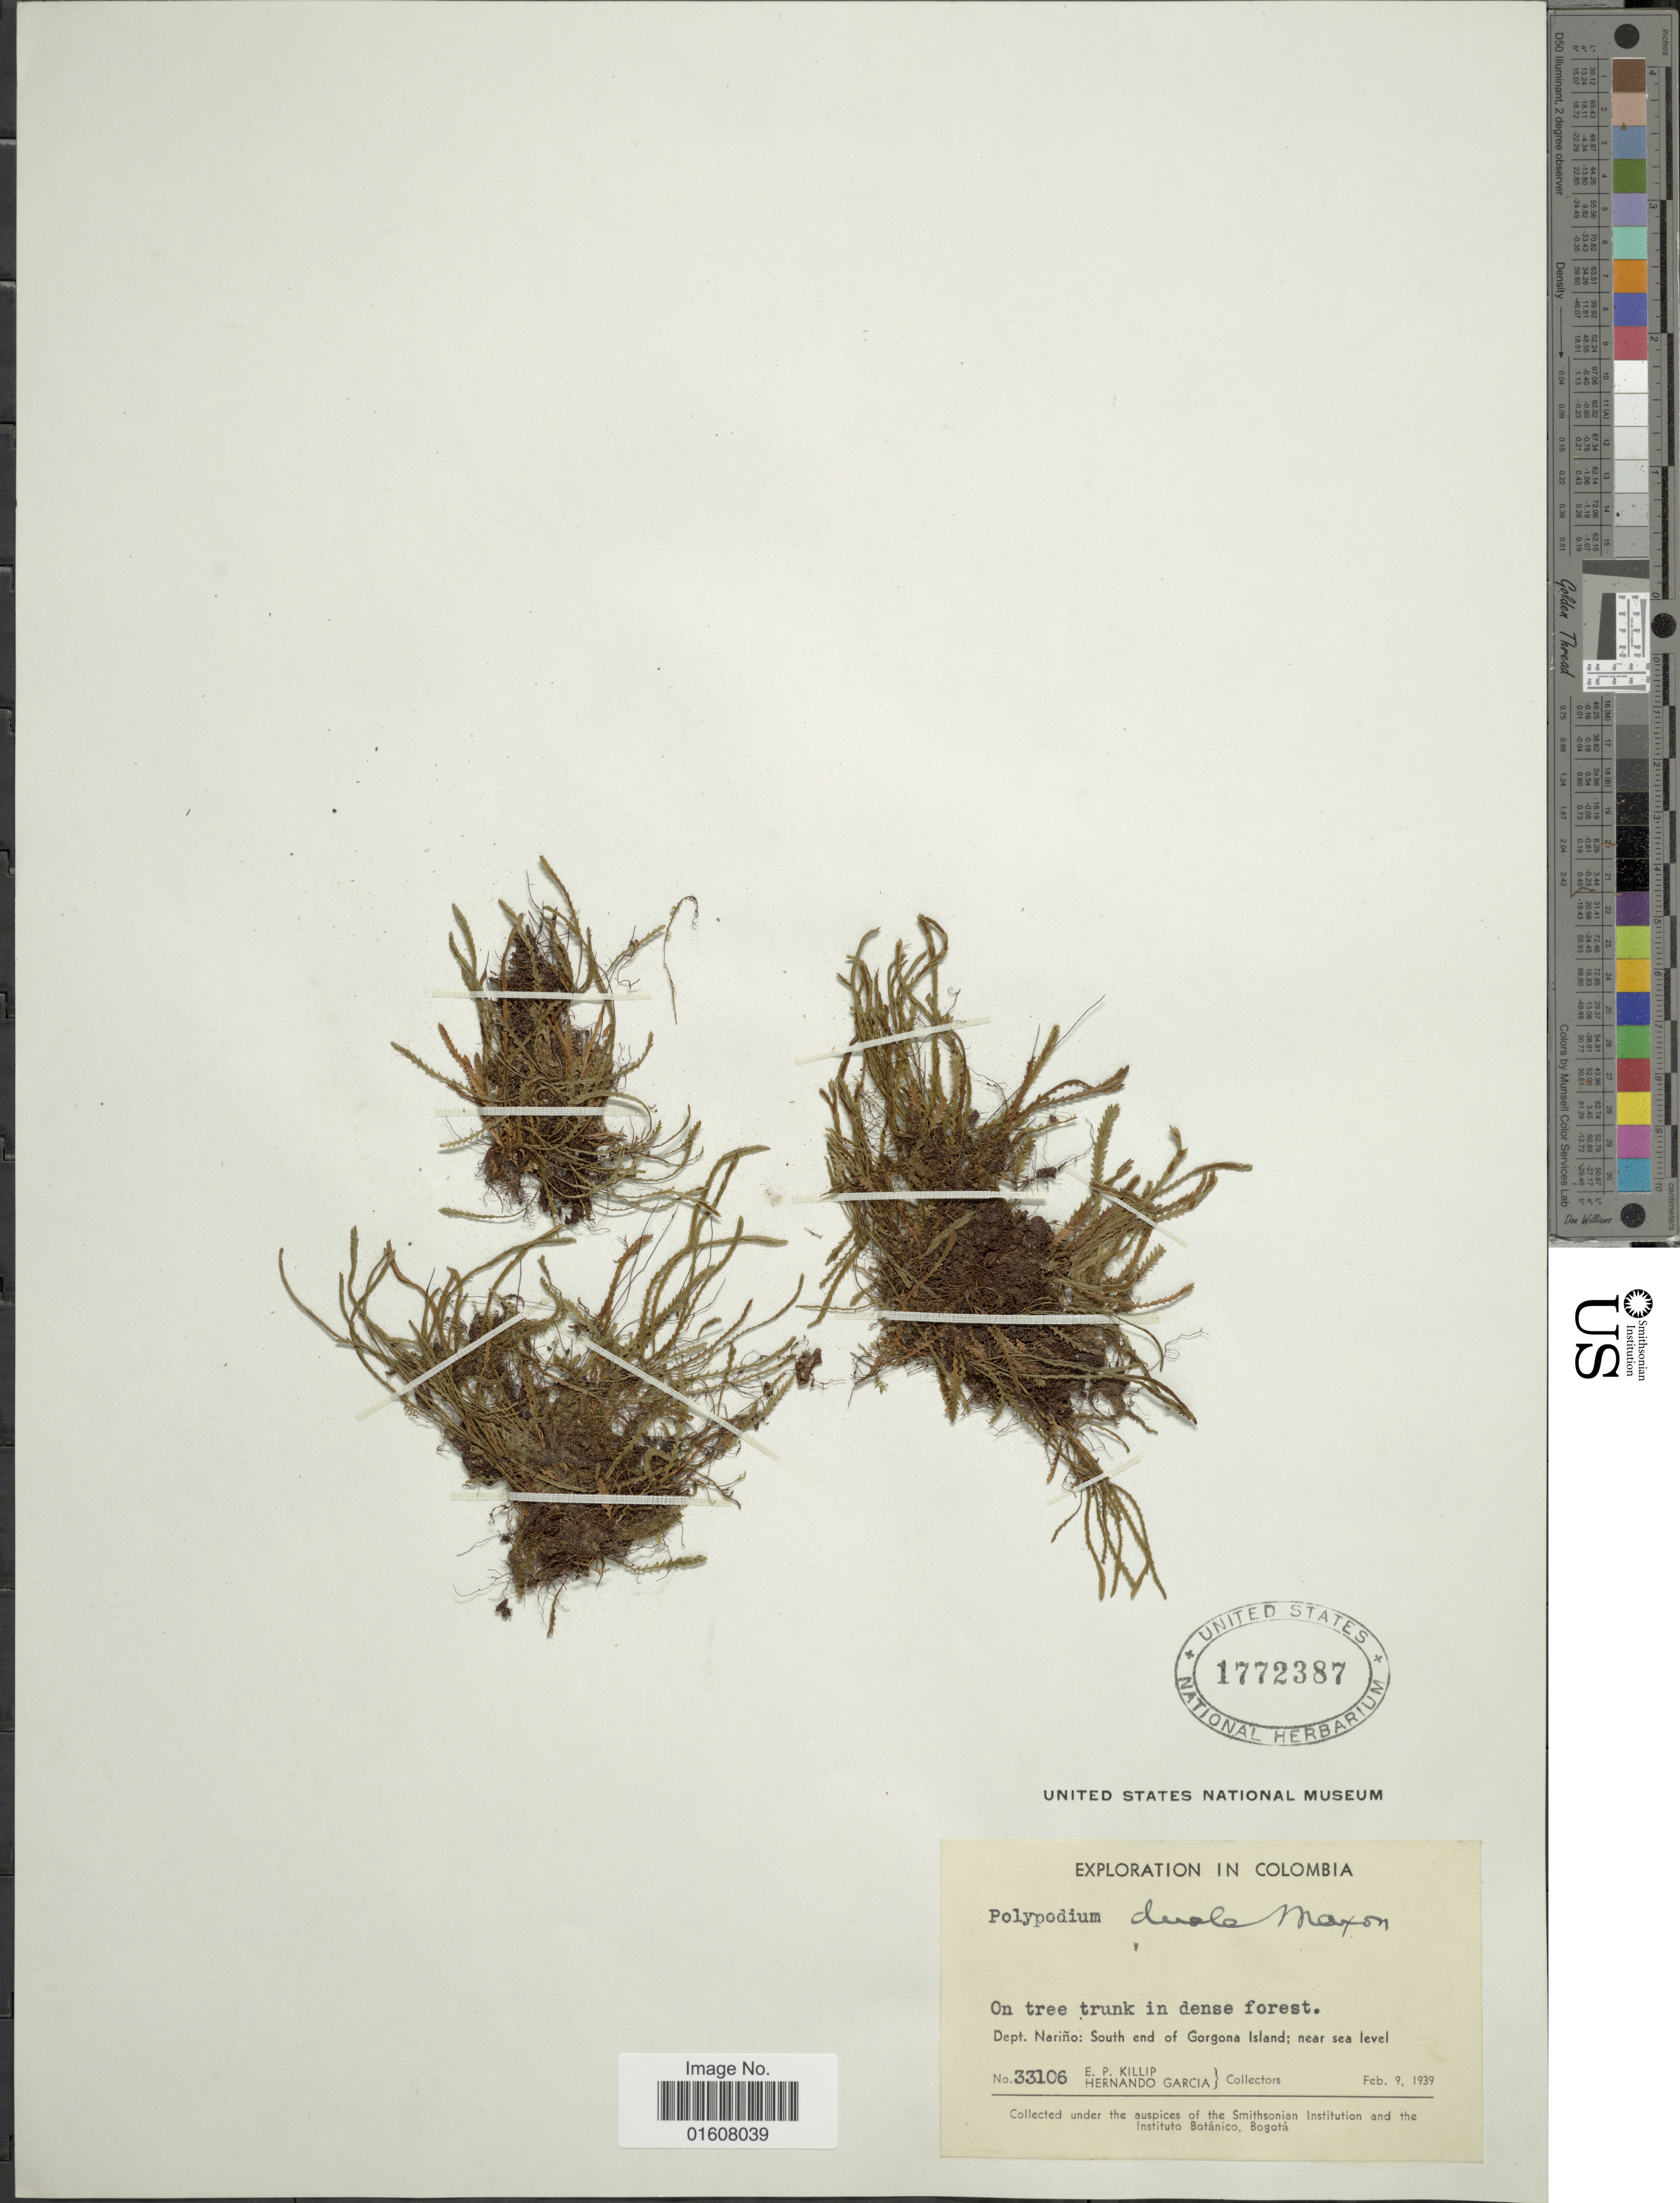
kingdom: Plantae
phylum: Tracheophyta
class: Polypodiopsida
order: Polypodiales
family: Polypodiaceae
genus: Cochlidium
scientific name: Cochlidium serrulatum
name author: (Sw.) L.E. Bishop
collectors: E. P. Killip & H. Garcia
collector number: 33106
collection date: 1939-02-09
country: Colombia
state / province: Nariño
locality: South end of Gorgona Island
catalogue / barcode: US 1772387